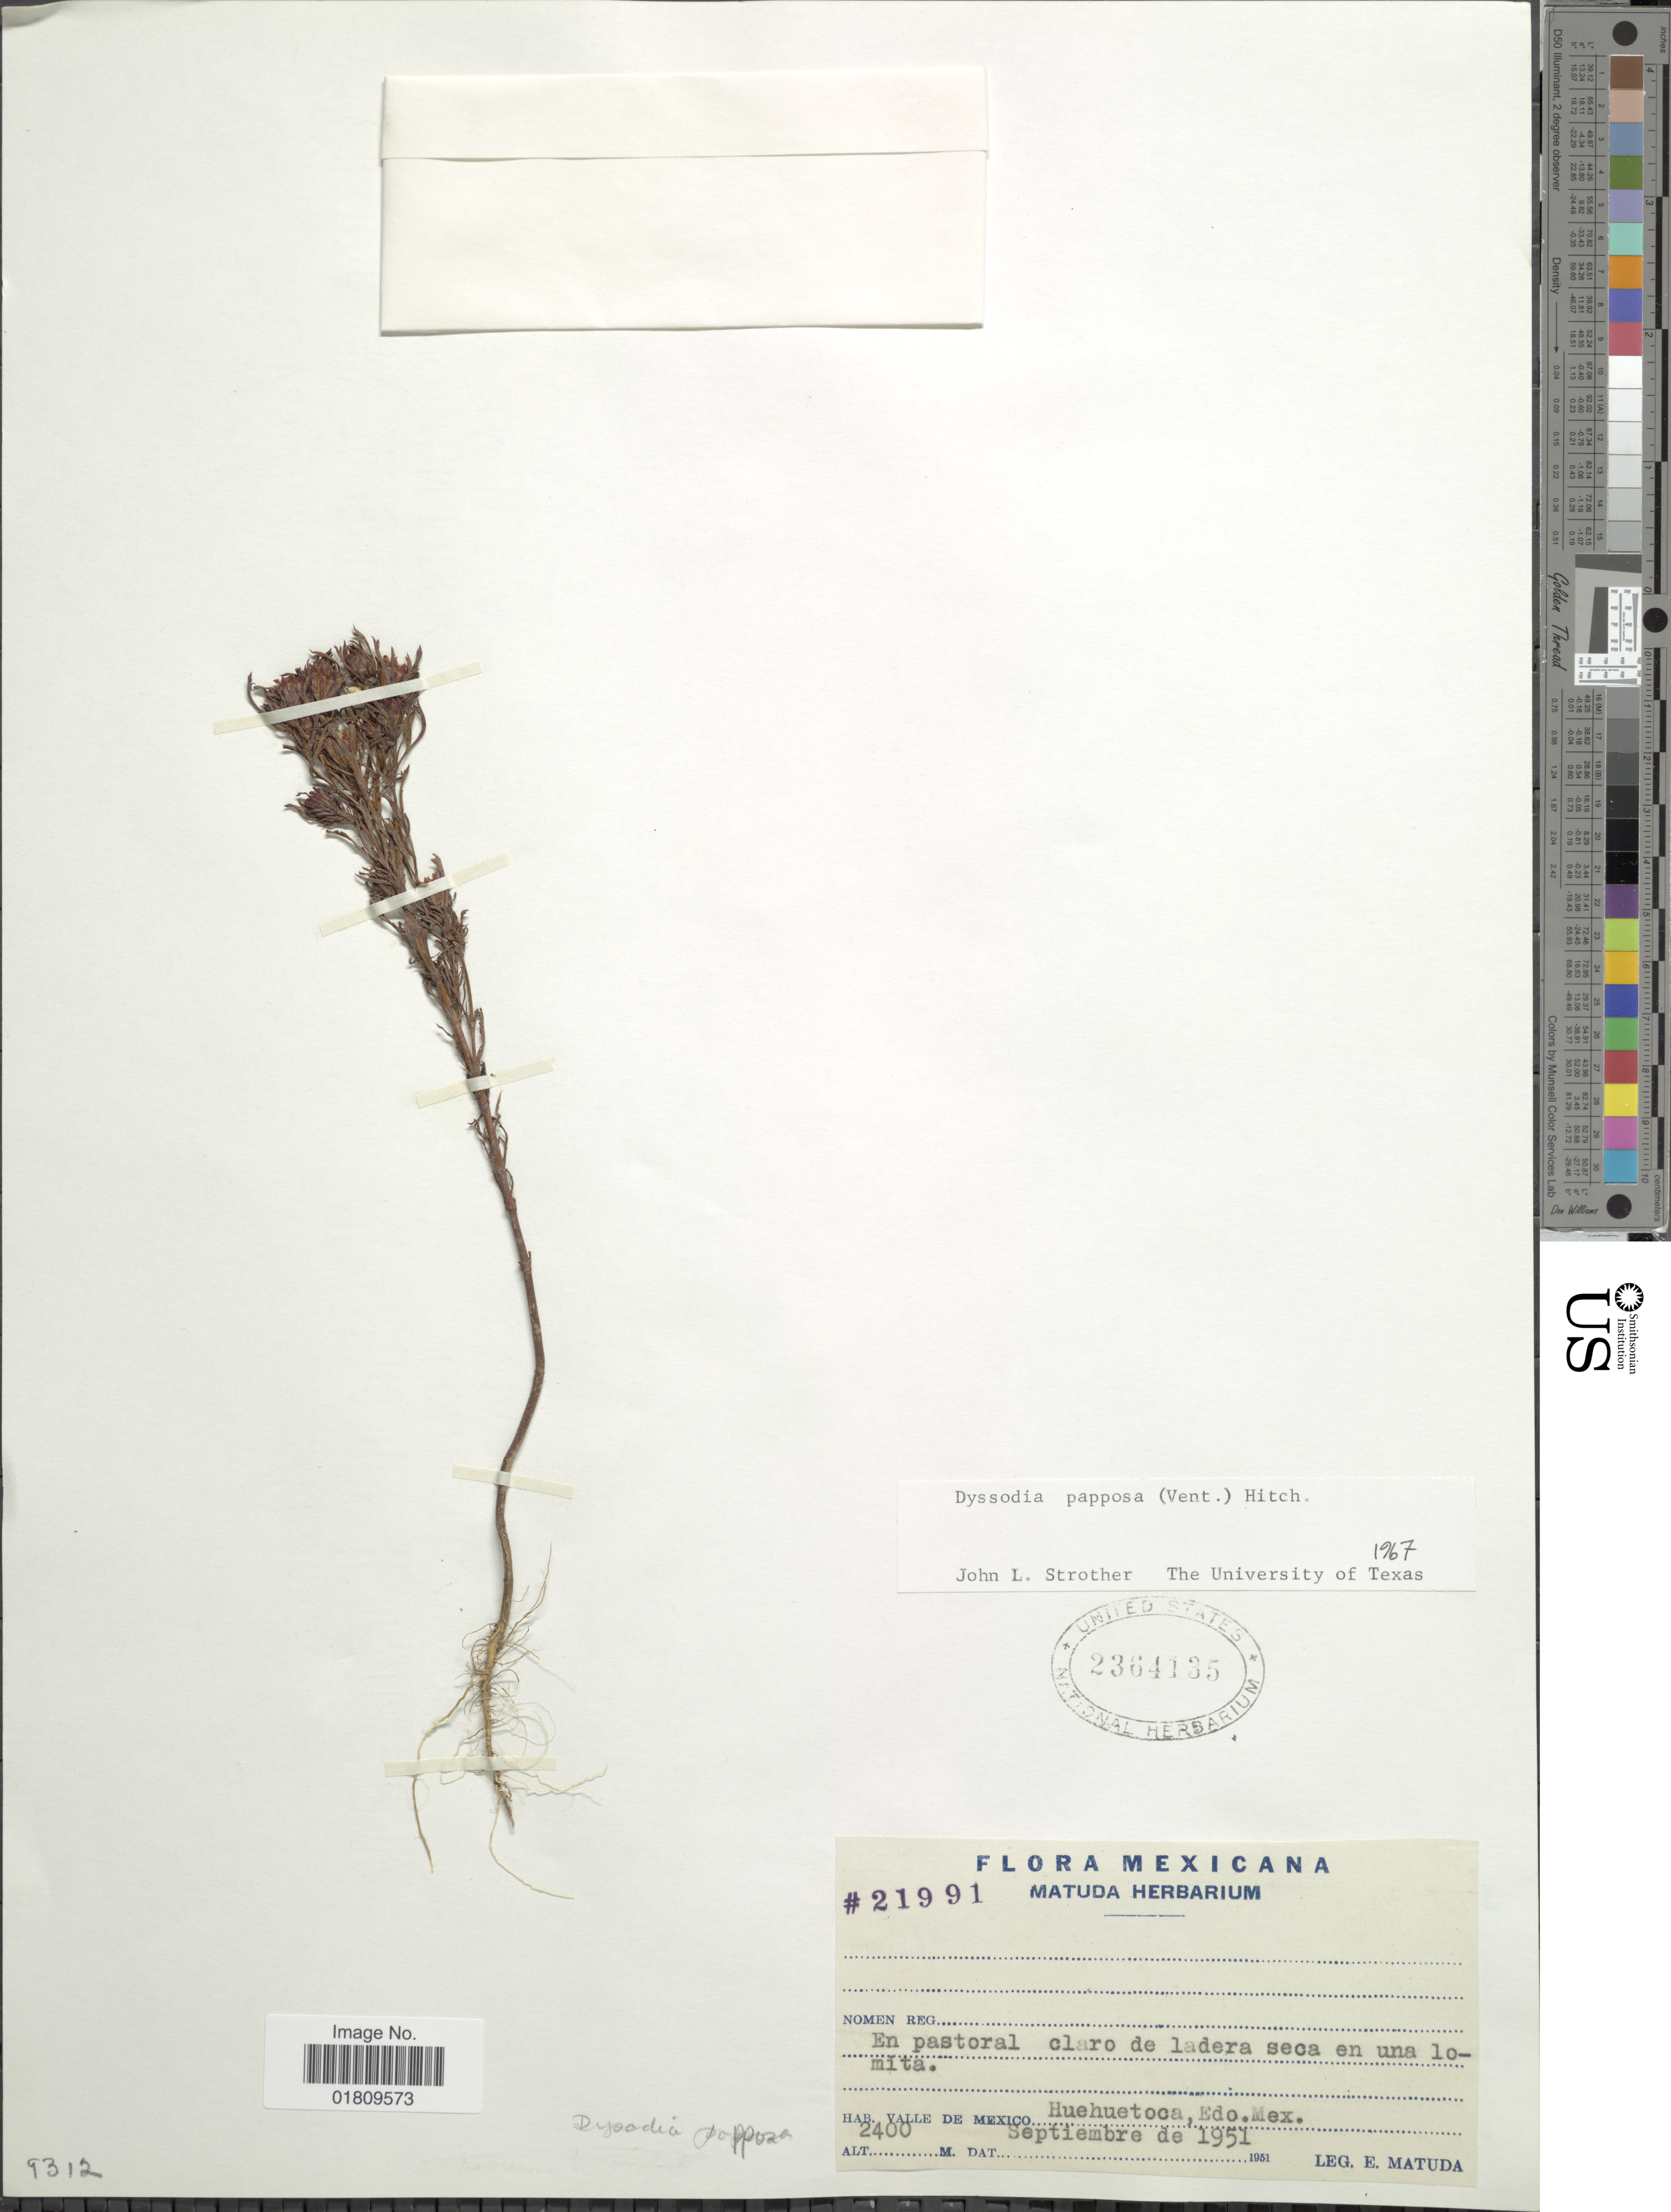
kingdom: Plantae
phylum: Tracheophyta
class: Magnoliopsida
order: Asterales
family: Asteraceae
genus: Dyssodia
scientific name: Dyssodia papposa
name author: (Vent.) Hitchc.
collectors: E. Matuda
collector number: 21991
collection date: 1951-09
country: Mexico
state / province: México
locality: Valle de Mexico, Huehuetoca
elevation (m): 2400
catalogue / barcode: US 2364135